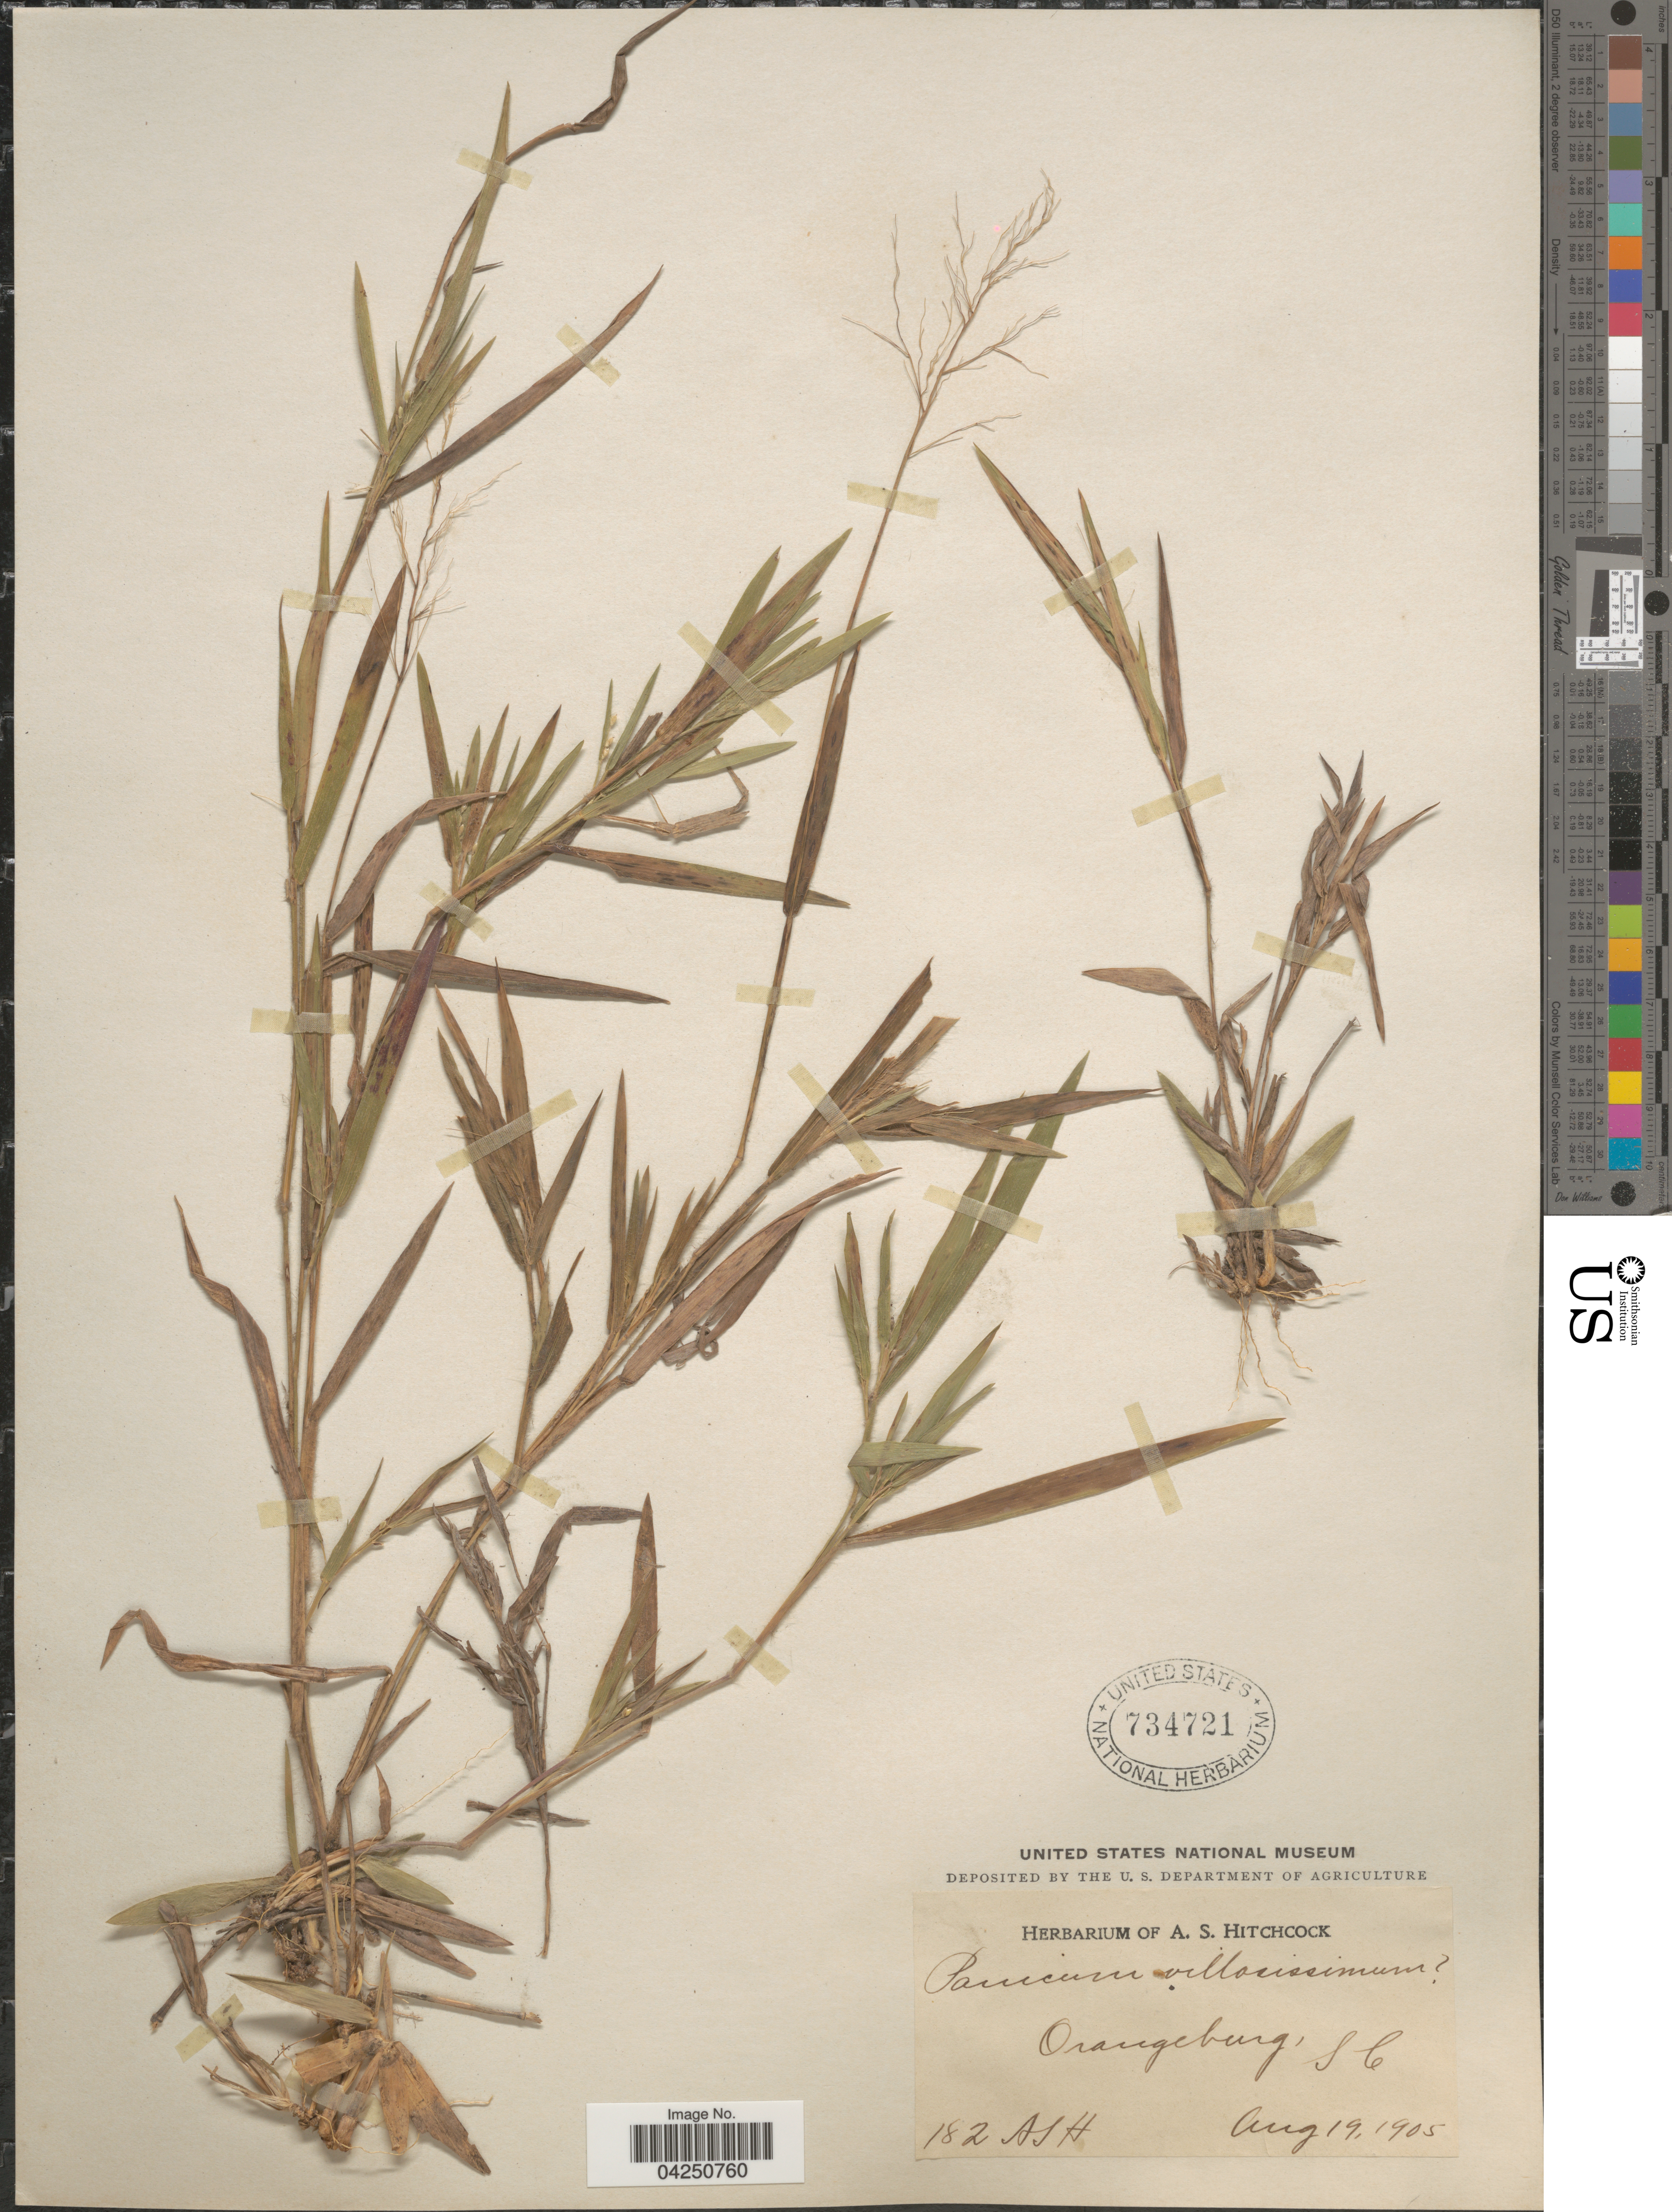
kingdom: Plantae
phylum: Tracheophyta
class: Liliopsida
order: Poales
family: Poaceae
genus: Dichanthelium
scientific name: Dichanthelium acuminatum var. acuminatum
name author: (Sw.) Gould & C.A. Clark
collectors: A. S. Hitchcock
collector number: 182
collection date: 1905-08-19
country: United States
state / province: South Carolina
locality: Orangeburg.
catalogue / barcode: US 734721